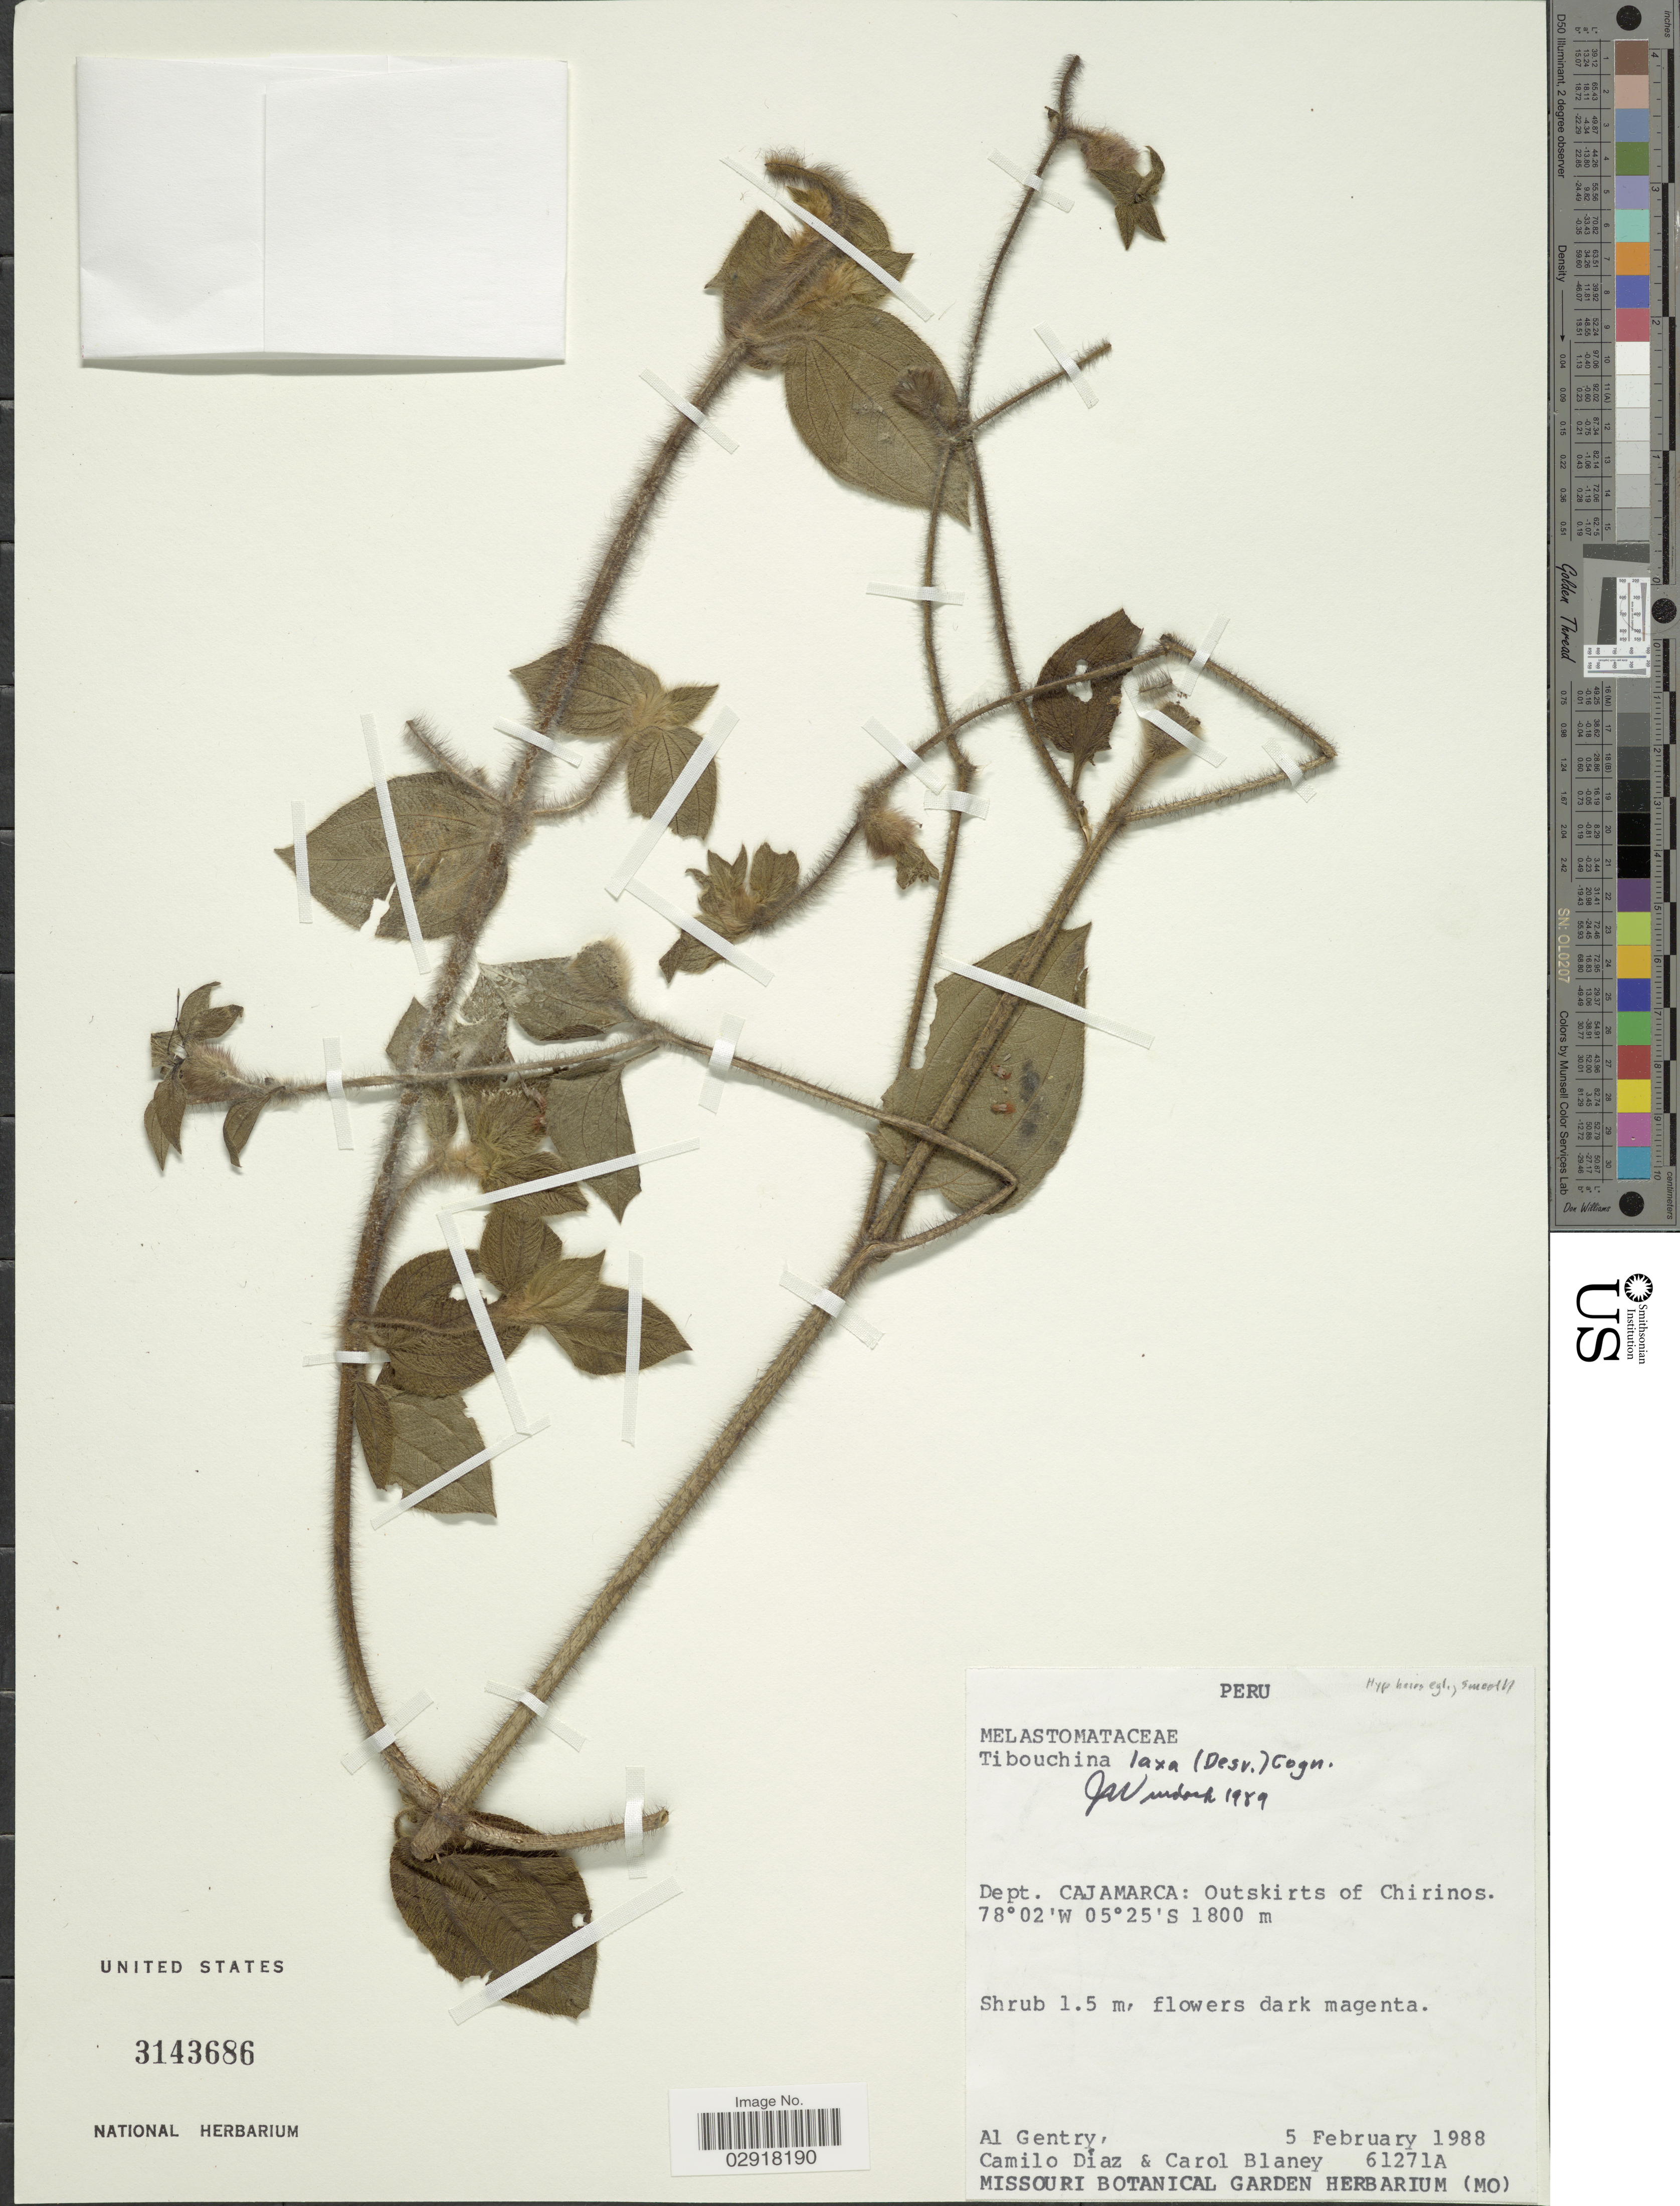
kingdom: Plantae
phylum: Tracheophyta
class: Magnoliopsida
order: Myrtales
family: Melastomataceae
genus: Chaetogastra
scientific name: Chaetogastra laxa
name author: (Desr.) P.J.F. Guim. & Michelang.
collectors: A. H. Gentry, C. Díaz & C. Blaney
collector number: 61271A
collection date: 1988-02-05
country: Peru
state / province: Cajamarca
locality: Dept. Cajamarca: Outskirts of Chirinos.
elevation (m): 1800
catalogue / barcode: US 3143686